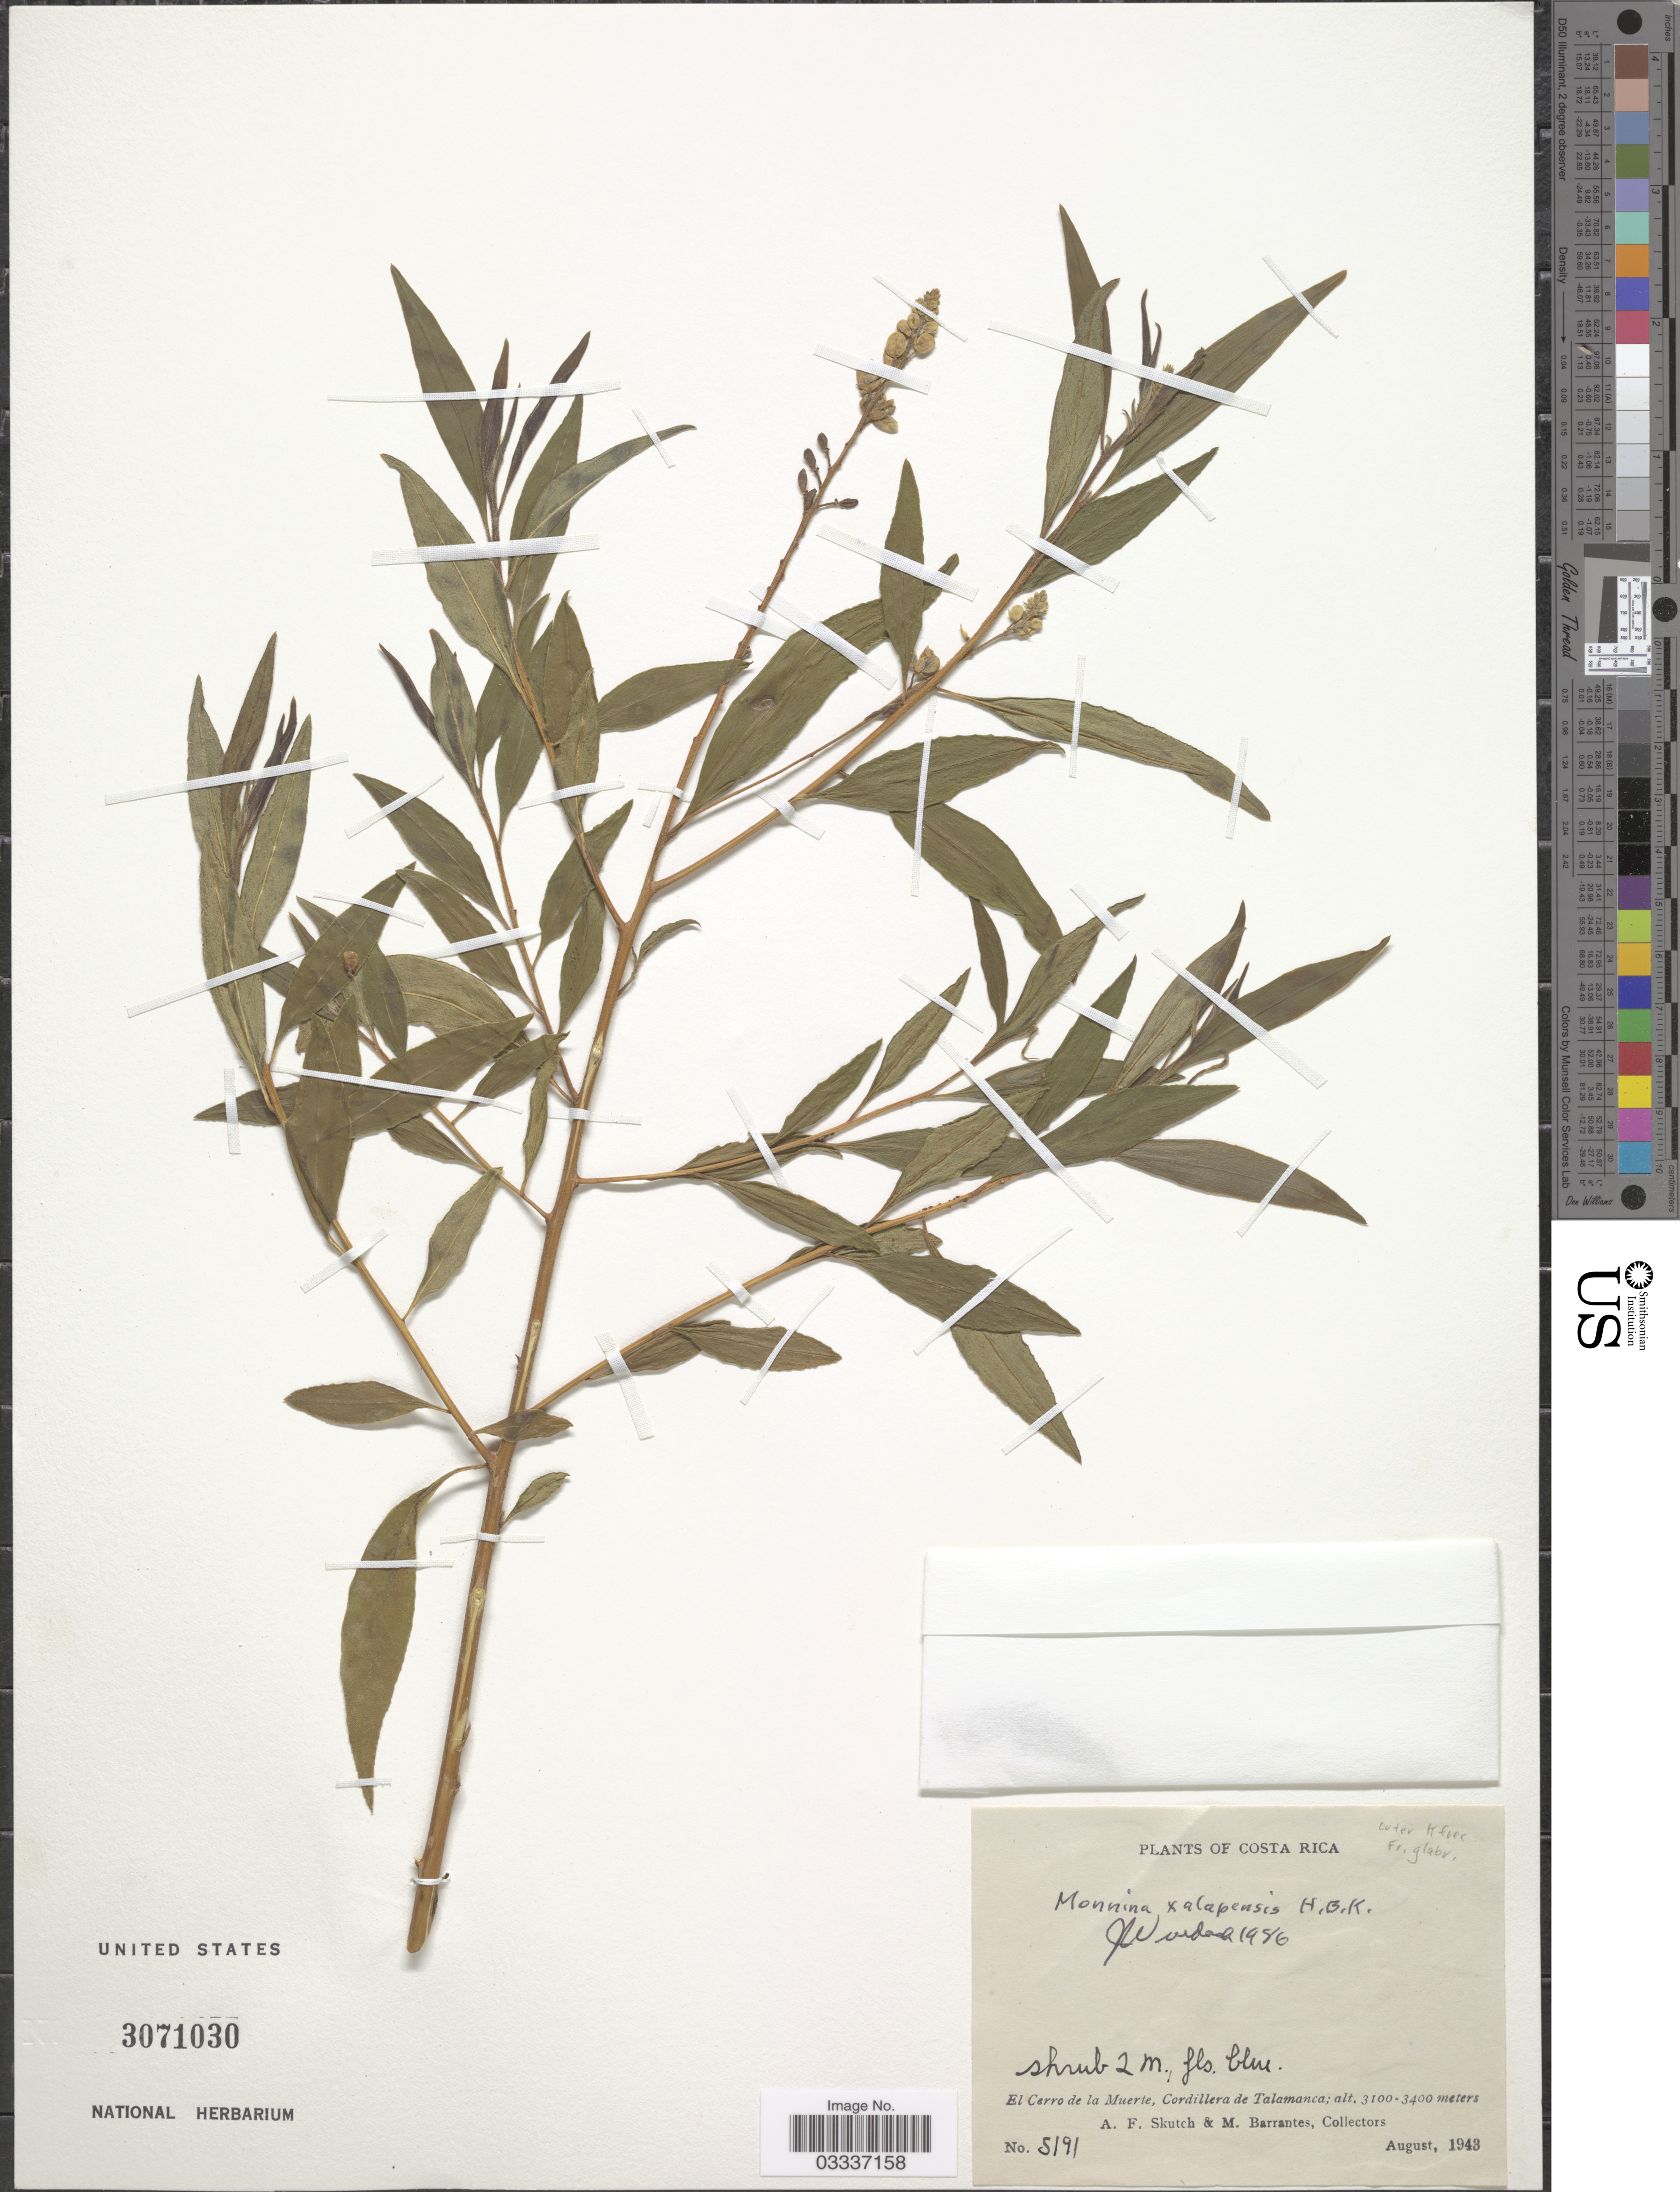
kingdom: Plantae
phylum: Tracheophyta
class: Magnoliopsida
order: Fabales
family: Polygalaceae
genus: Monnina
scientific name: Monnina xalapensis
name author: Kunth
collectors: A. F. Skutch & M. Barrantes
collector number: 5191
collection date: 1943-08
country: Costa Rica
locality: El Cerro de la Muerte, Cordillera de Talamanca.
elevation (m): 3100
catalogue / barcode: US 3071030